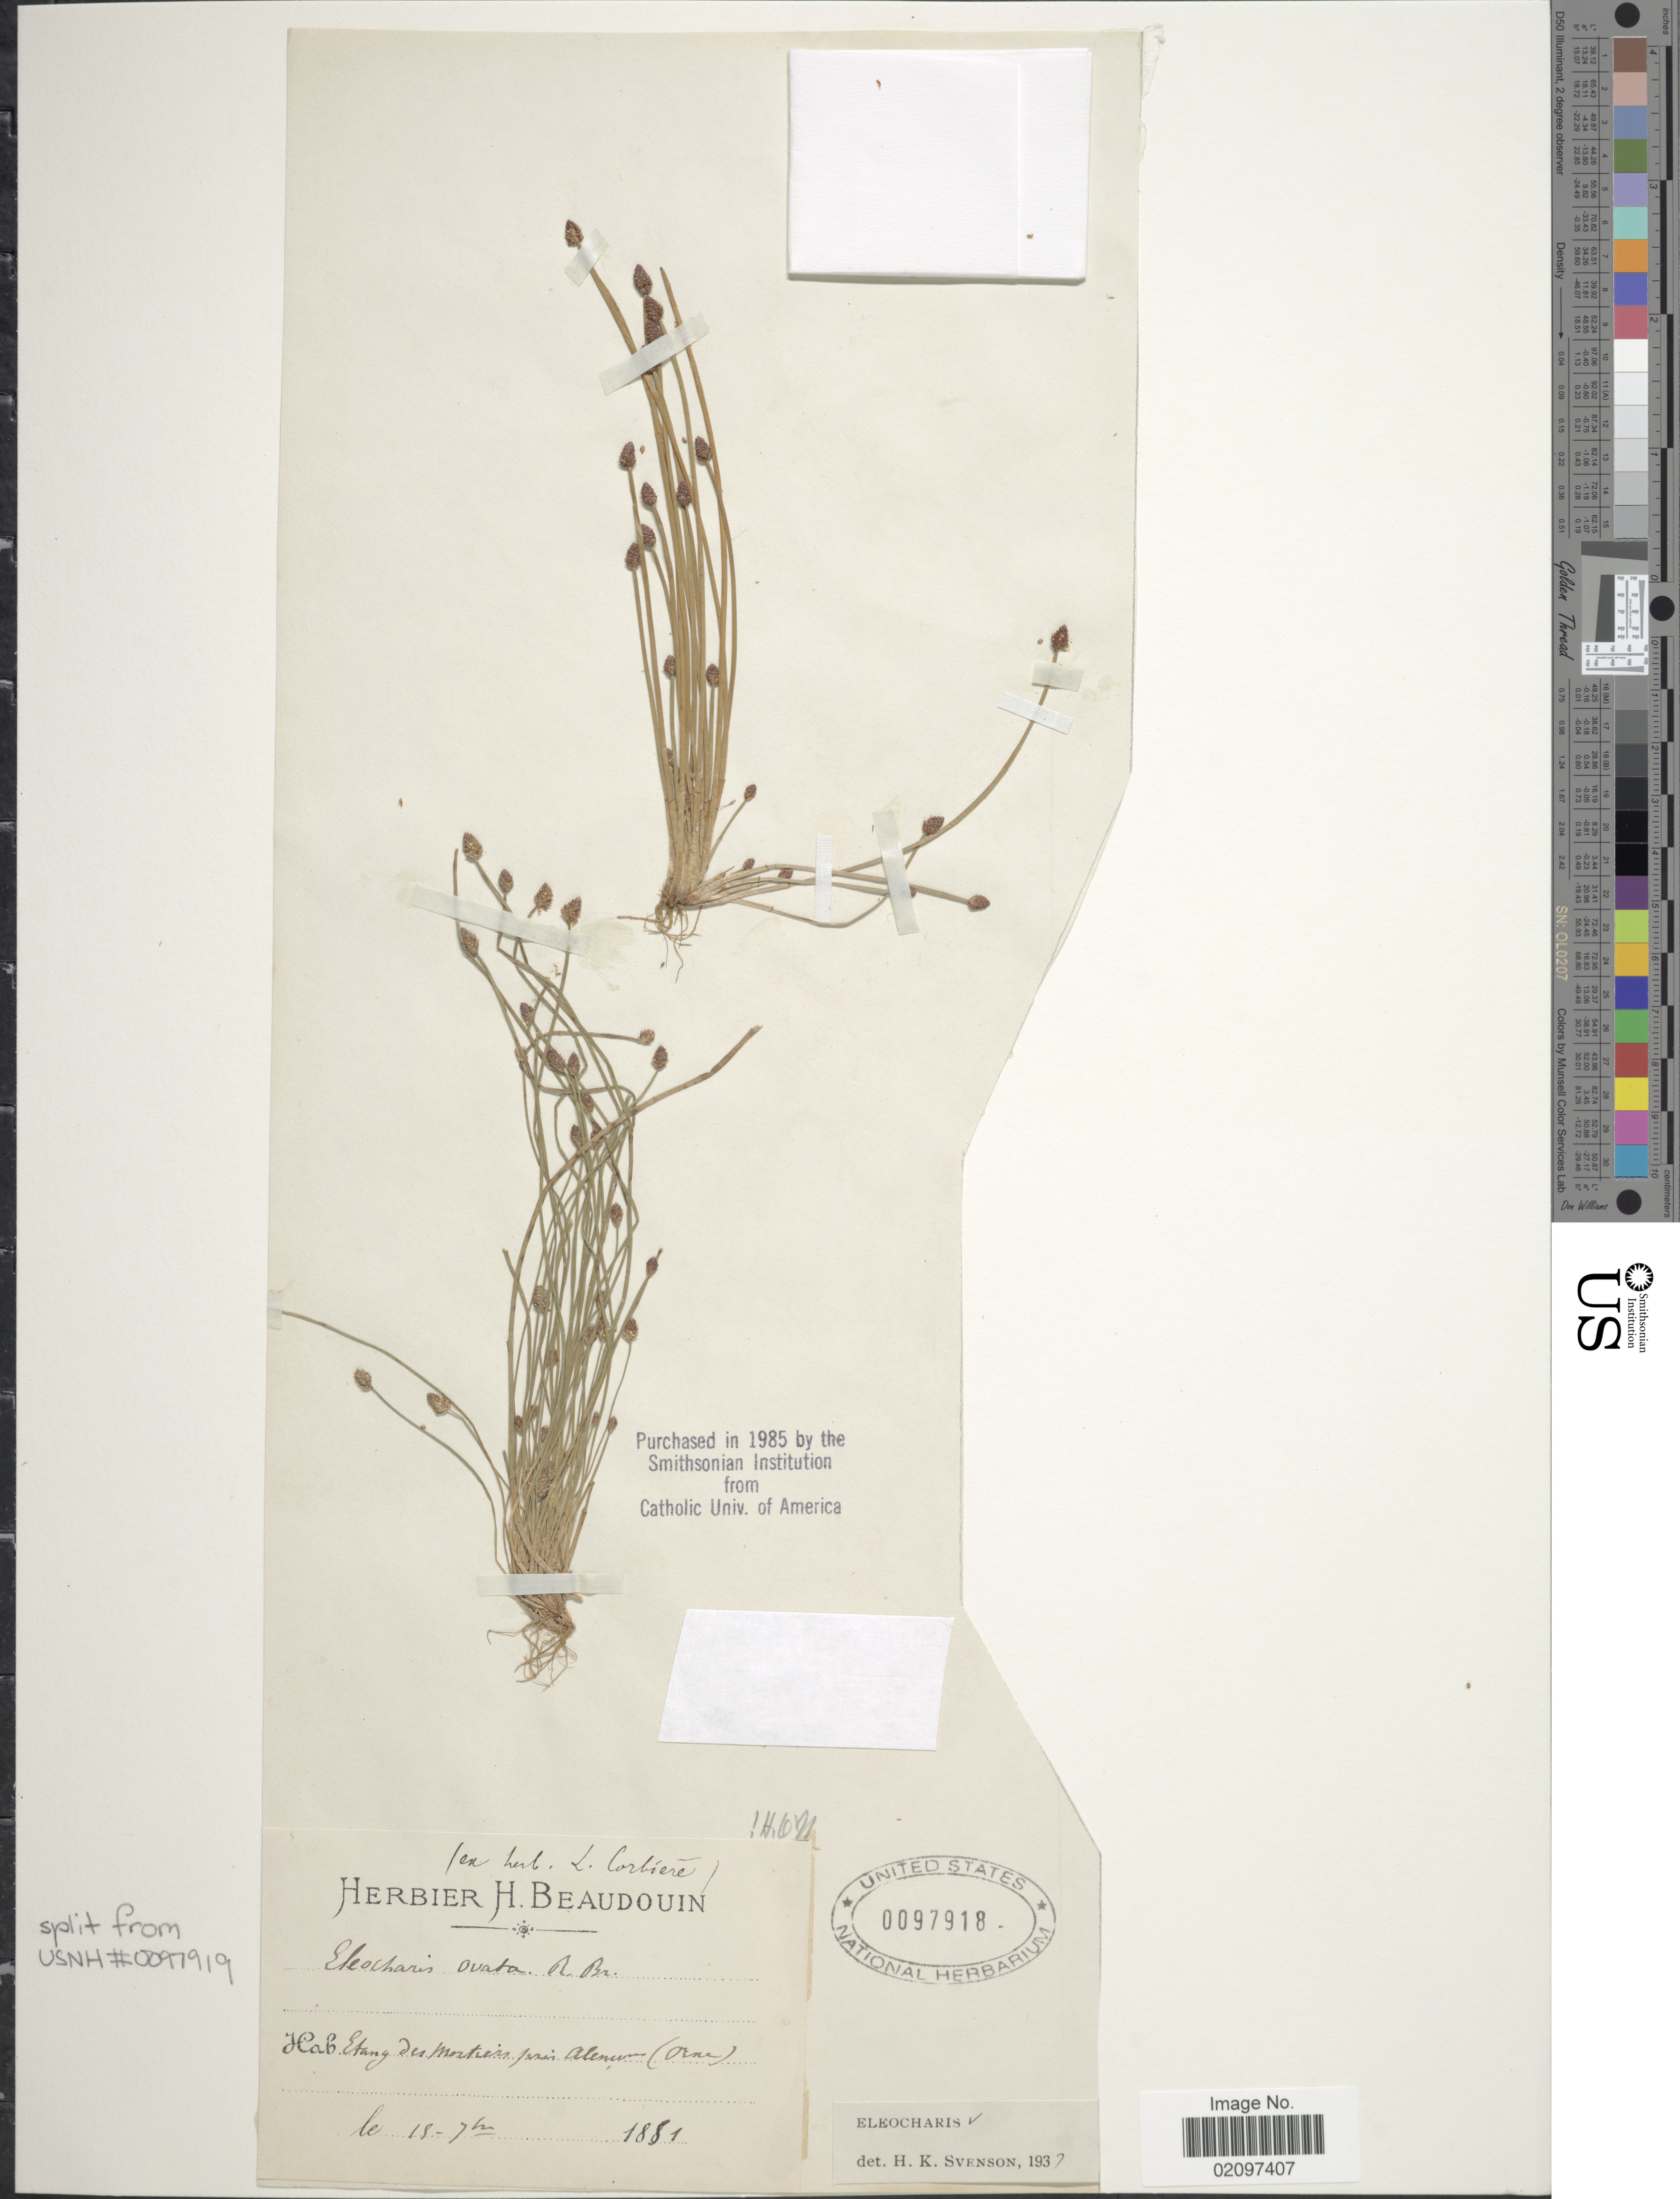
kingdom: Plantae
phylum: Tracheophyta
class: Liliopsida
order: Poales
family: Cyperaceae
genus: Eleocharis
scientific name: Eleocharis ovata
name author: (Roth) Roem. & Schult.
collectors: ex herb. H. Beaudouin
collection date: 1881-09-15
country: France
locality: Etang des Mortiers pres Alenum (Orne) [interpreted]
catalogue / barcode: US 97918